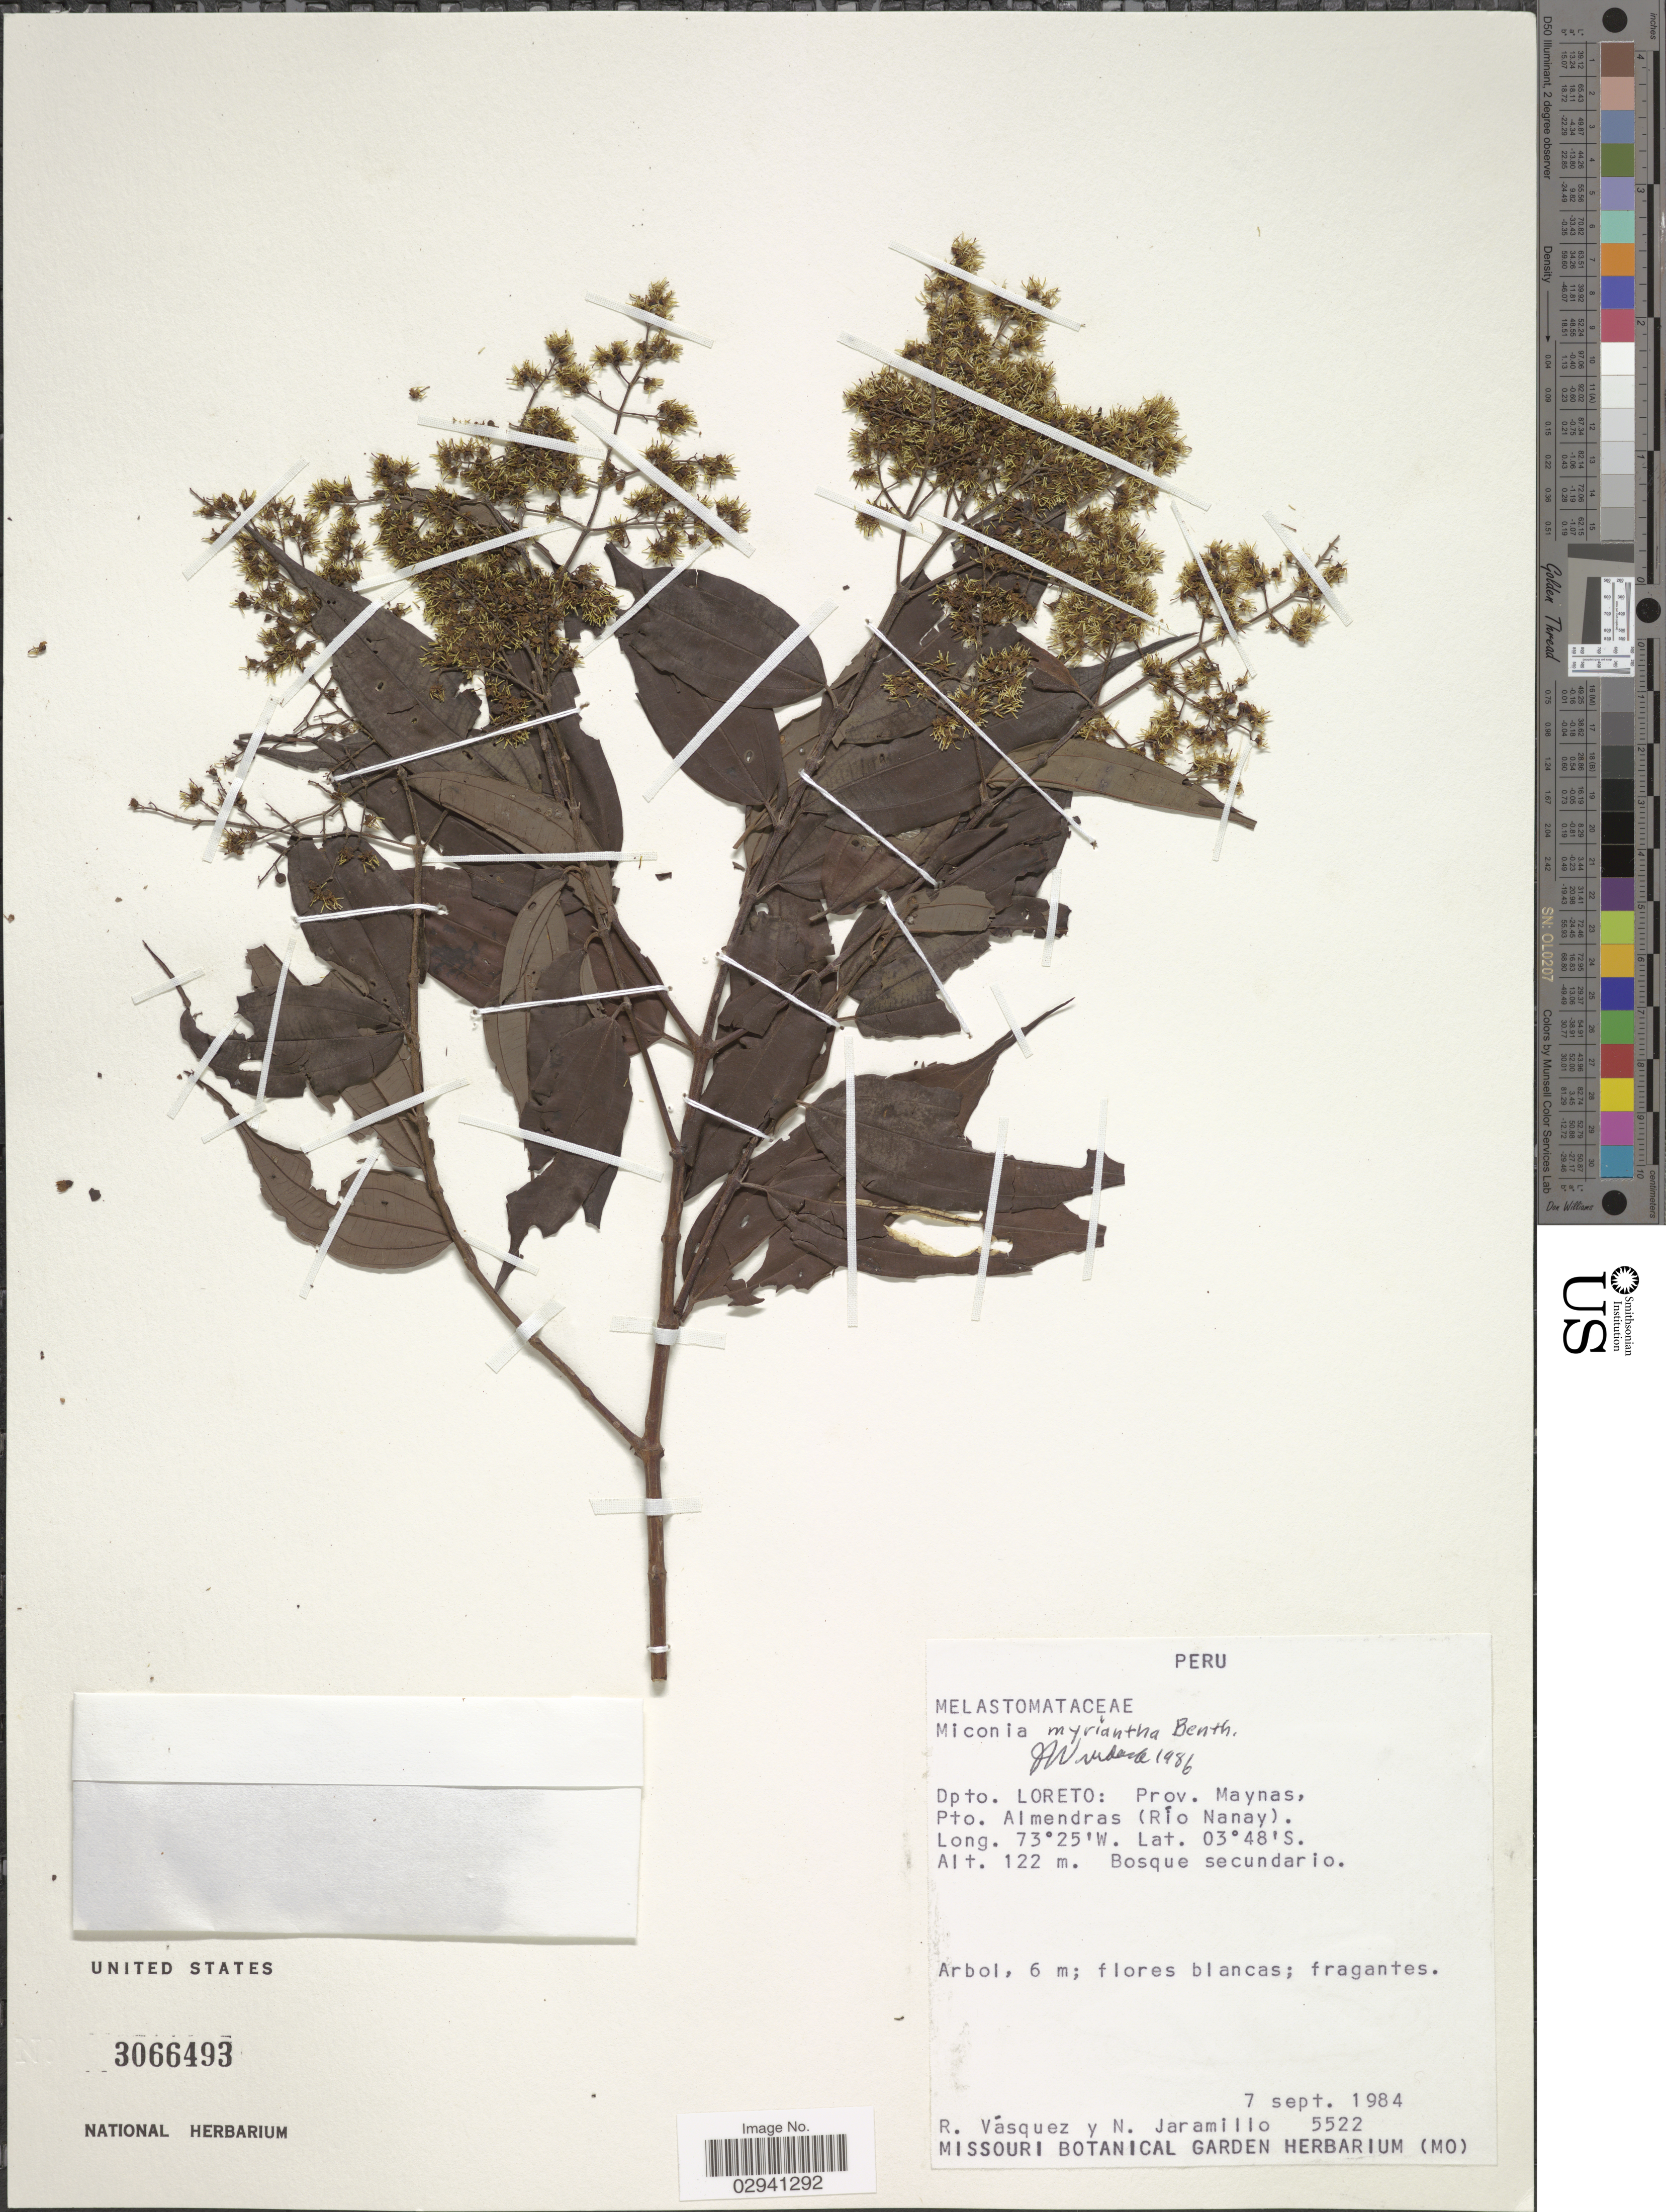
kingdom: Plantae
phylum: Tracheophyta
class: Magnoliopsida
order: Myrtales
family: Melastomataceae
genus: Miconia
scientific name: Miconia myriantha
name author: Benth.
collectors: R. Vásquez & N. Jaramillo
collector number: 5522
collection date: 1984-09-07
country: Peru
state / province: Loreto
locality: Dpto. Loreto: Prov. Maynas, Pto. Almendras (Río Nanay).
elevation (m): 122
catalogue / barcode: US 3066493